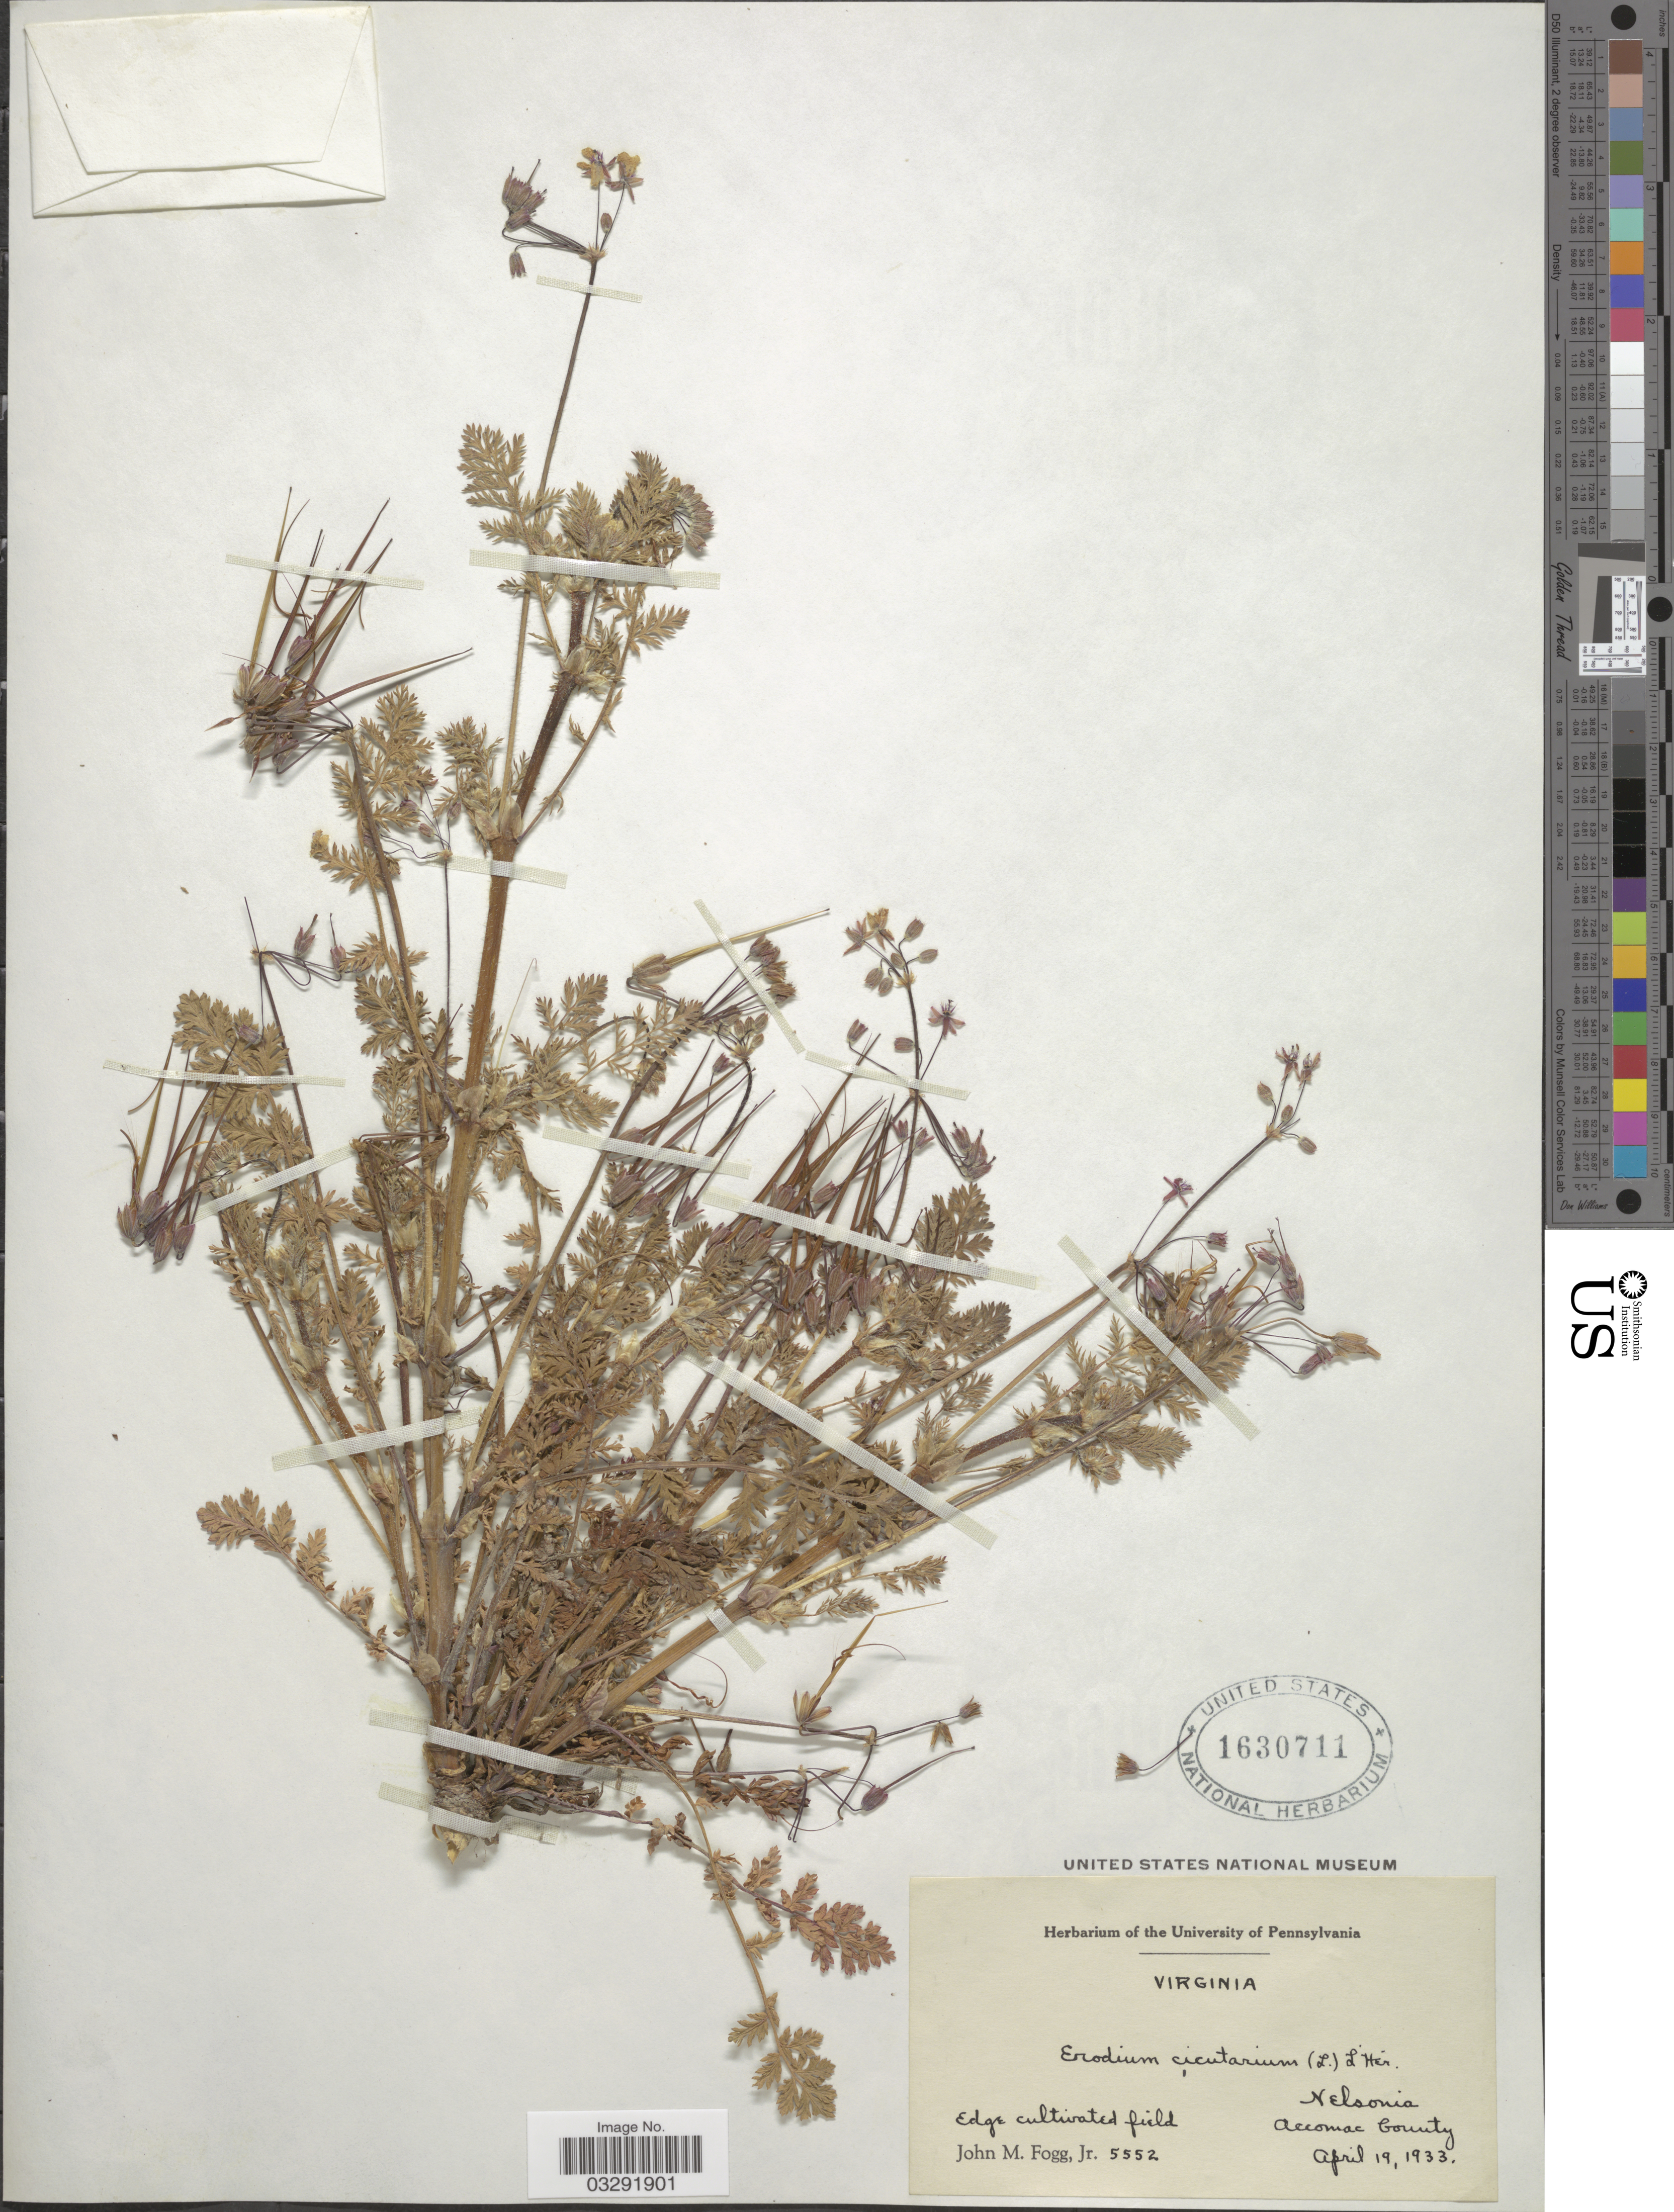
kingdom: Plantae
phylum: Tracheophyta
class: Magnoliopsida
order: Geraniales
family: Geraniaceae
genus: Erodium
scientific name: Erodium cicutarium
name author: (L.) L'Hér.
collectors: J. Fogg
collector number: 5552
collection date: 1933-04-19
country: United States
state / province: Virginia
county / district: Accomack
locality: Nelsonia. Accomac (=historic county name) County.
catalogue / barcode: US 1630711